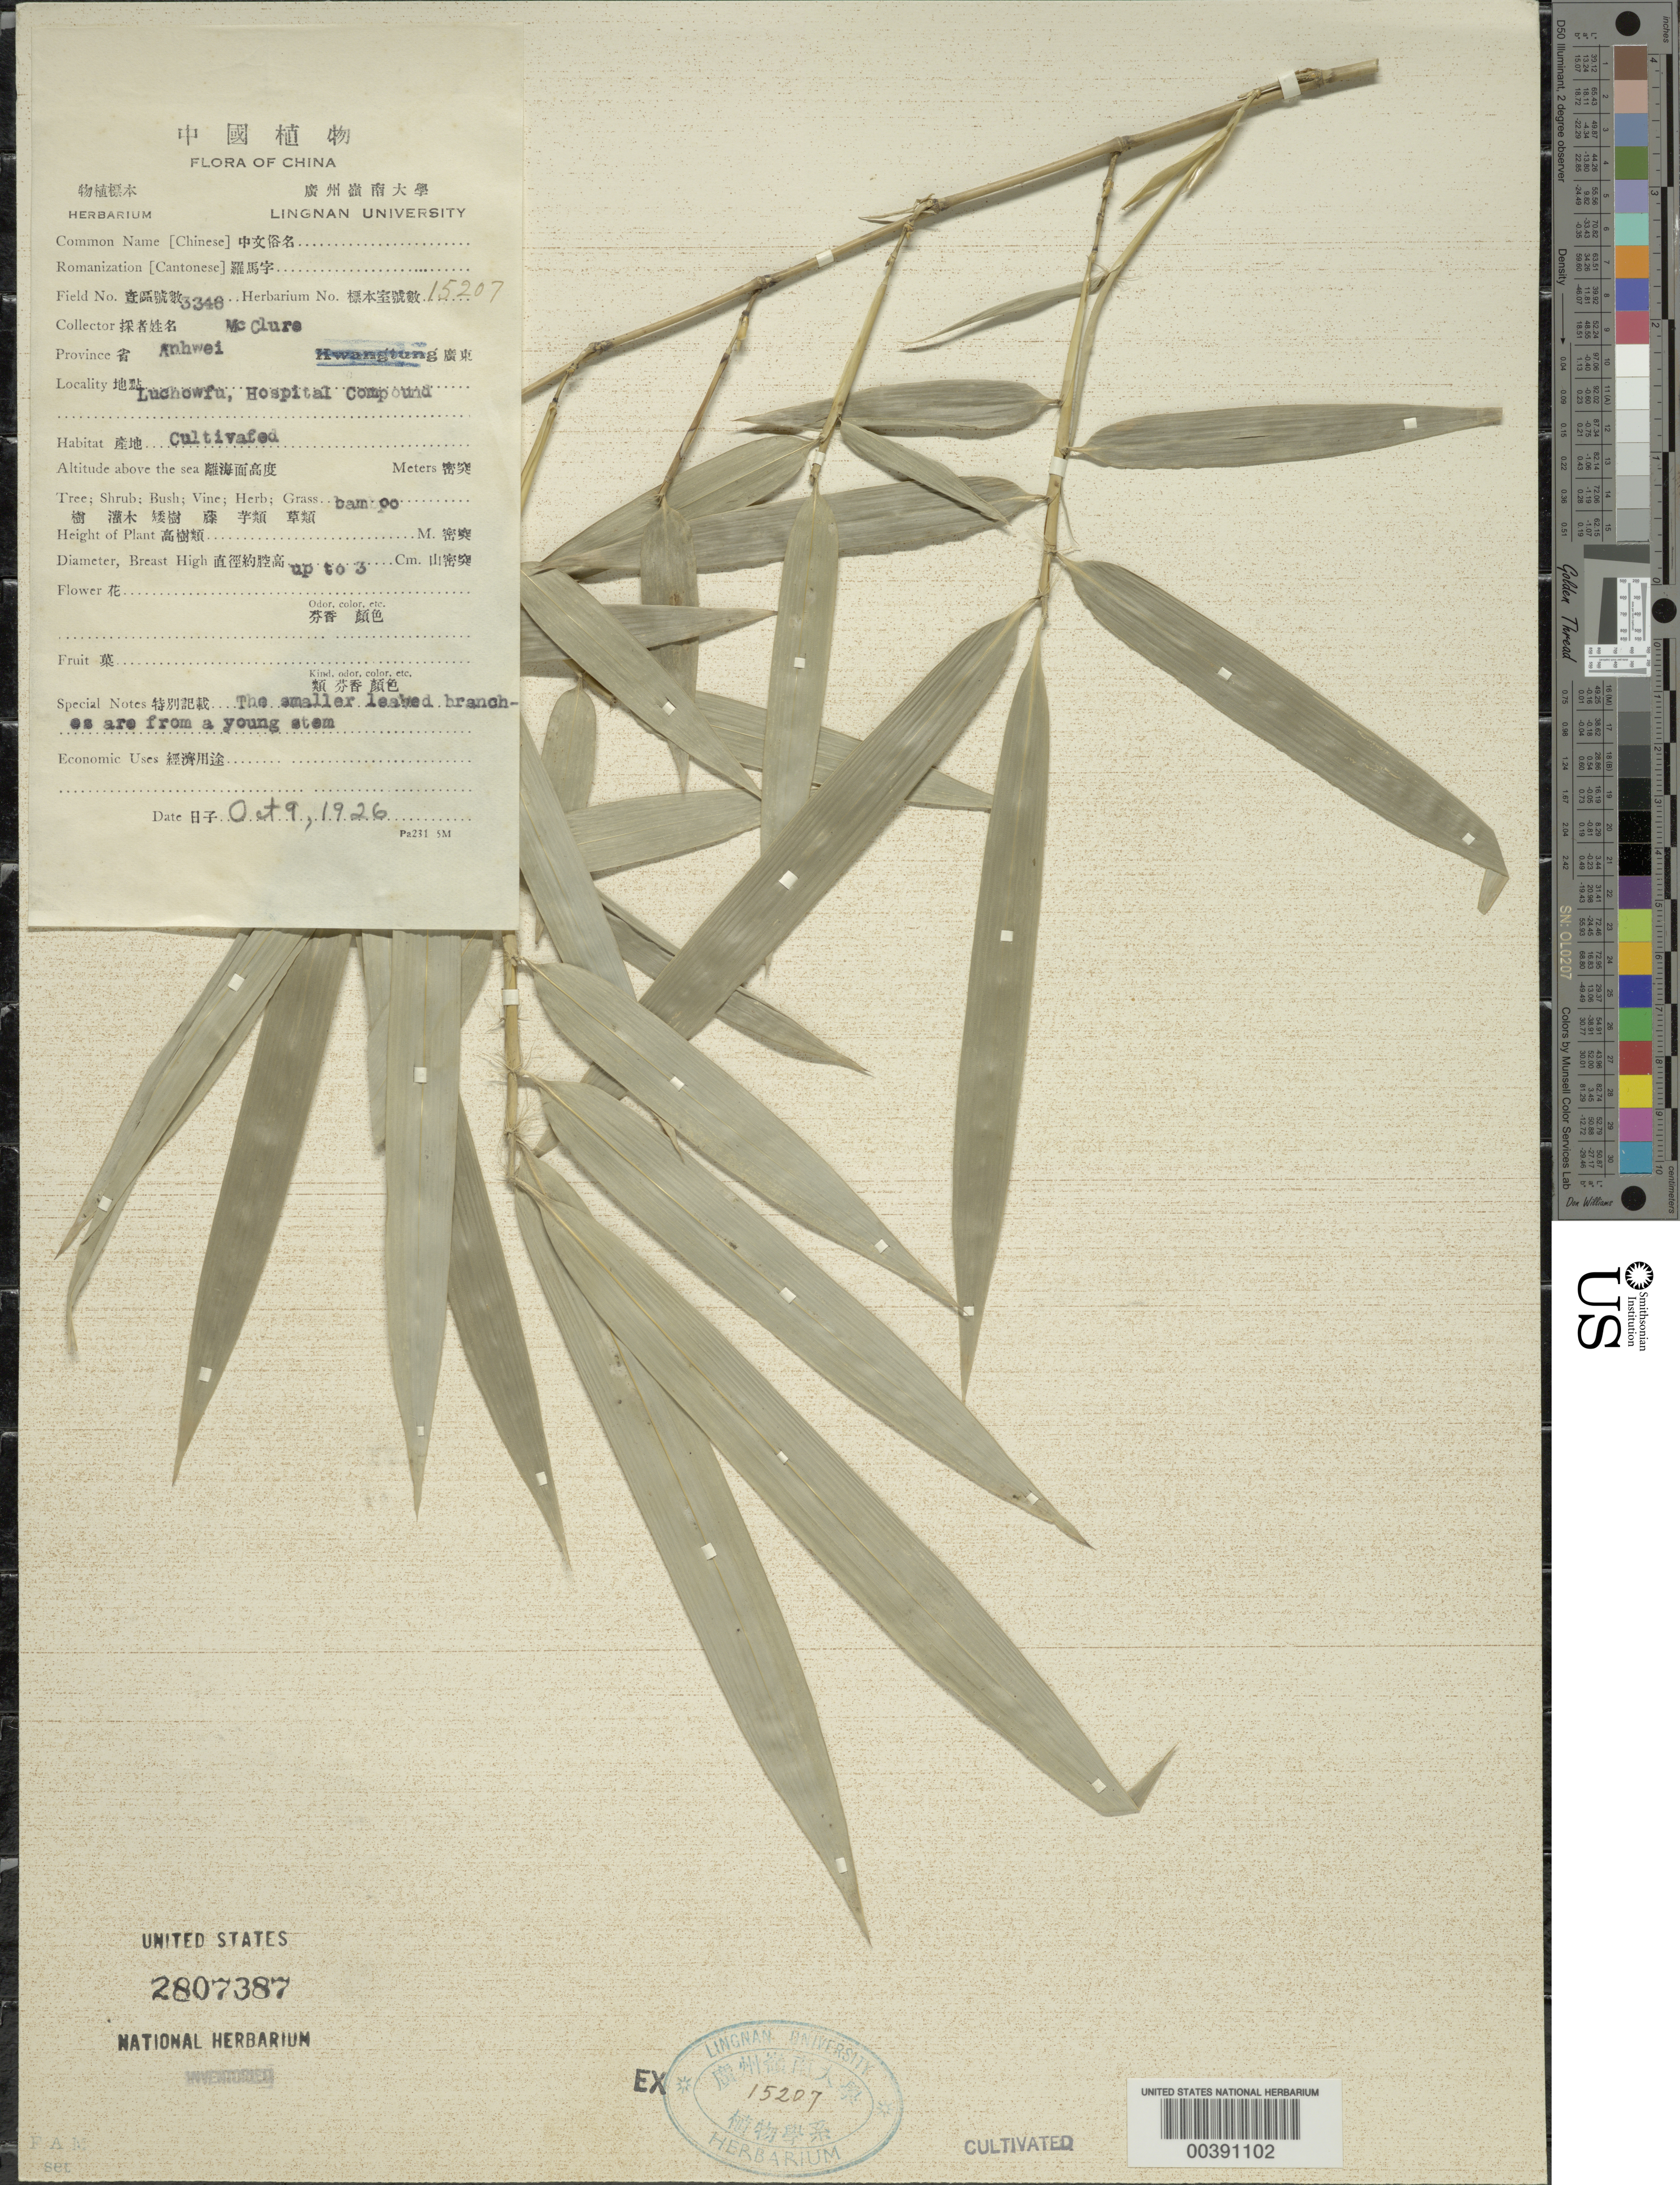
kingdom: Plantae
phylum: Tracheophyta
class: Liliopsida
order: Poales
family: Poaceae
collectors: F. A. McClure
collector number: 3346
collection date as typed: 09 Oct 1926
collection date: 1926-10-09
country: China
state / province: Anhui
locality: Luchowfu, hospital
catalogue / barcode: US 2807387